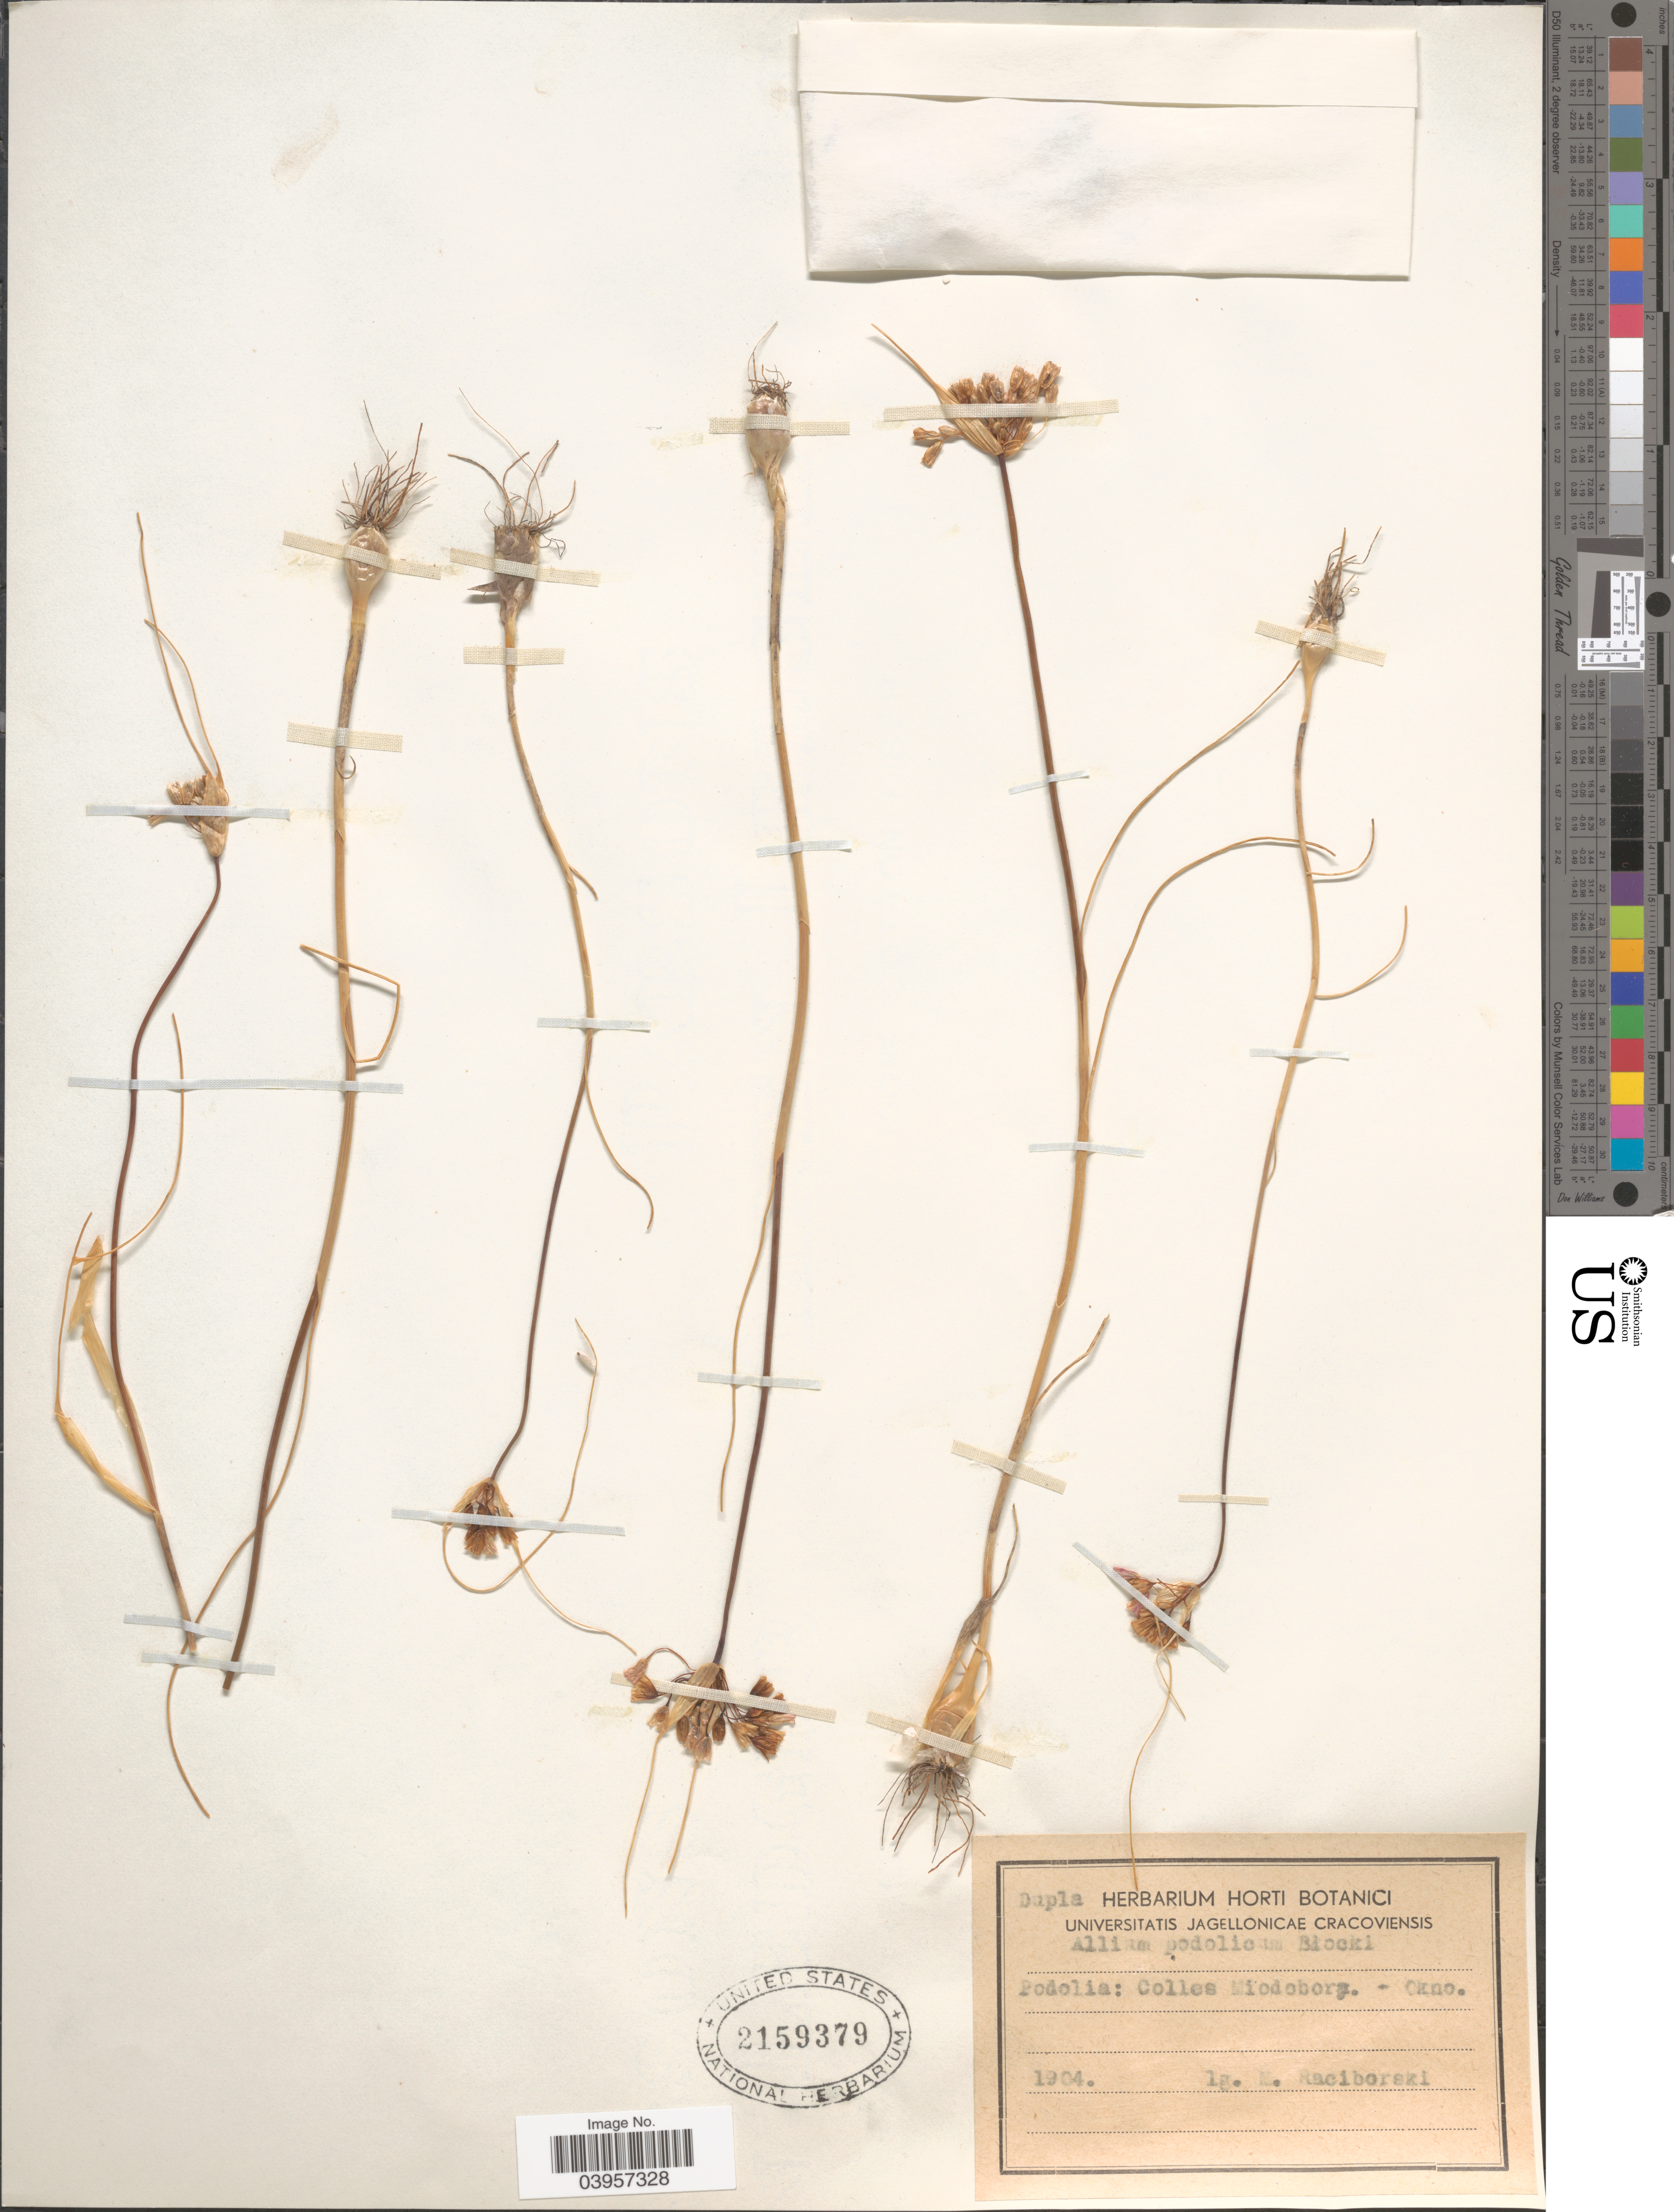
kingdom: Plantae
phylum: Tracheophyta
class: Liliopsida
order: Asparagales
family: Amaryllidaceae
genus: Allium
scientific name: Allium podolicum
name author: Blocki ex Racib. & Szafer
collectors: M. Raciborski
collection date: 1904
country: Ukraine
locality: Podolia: Colles Miodoborg- Okno.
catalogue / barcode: US 2159379